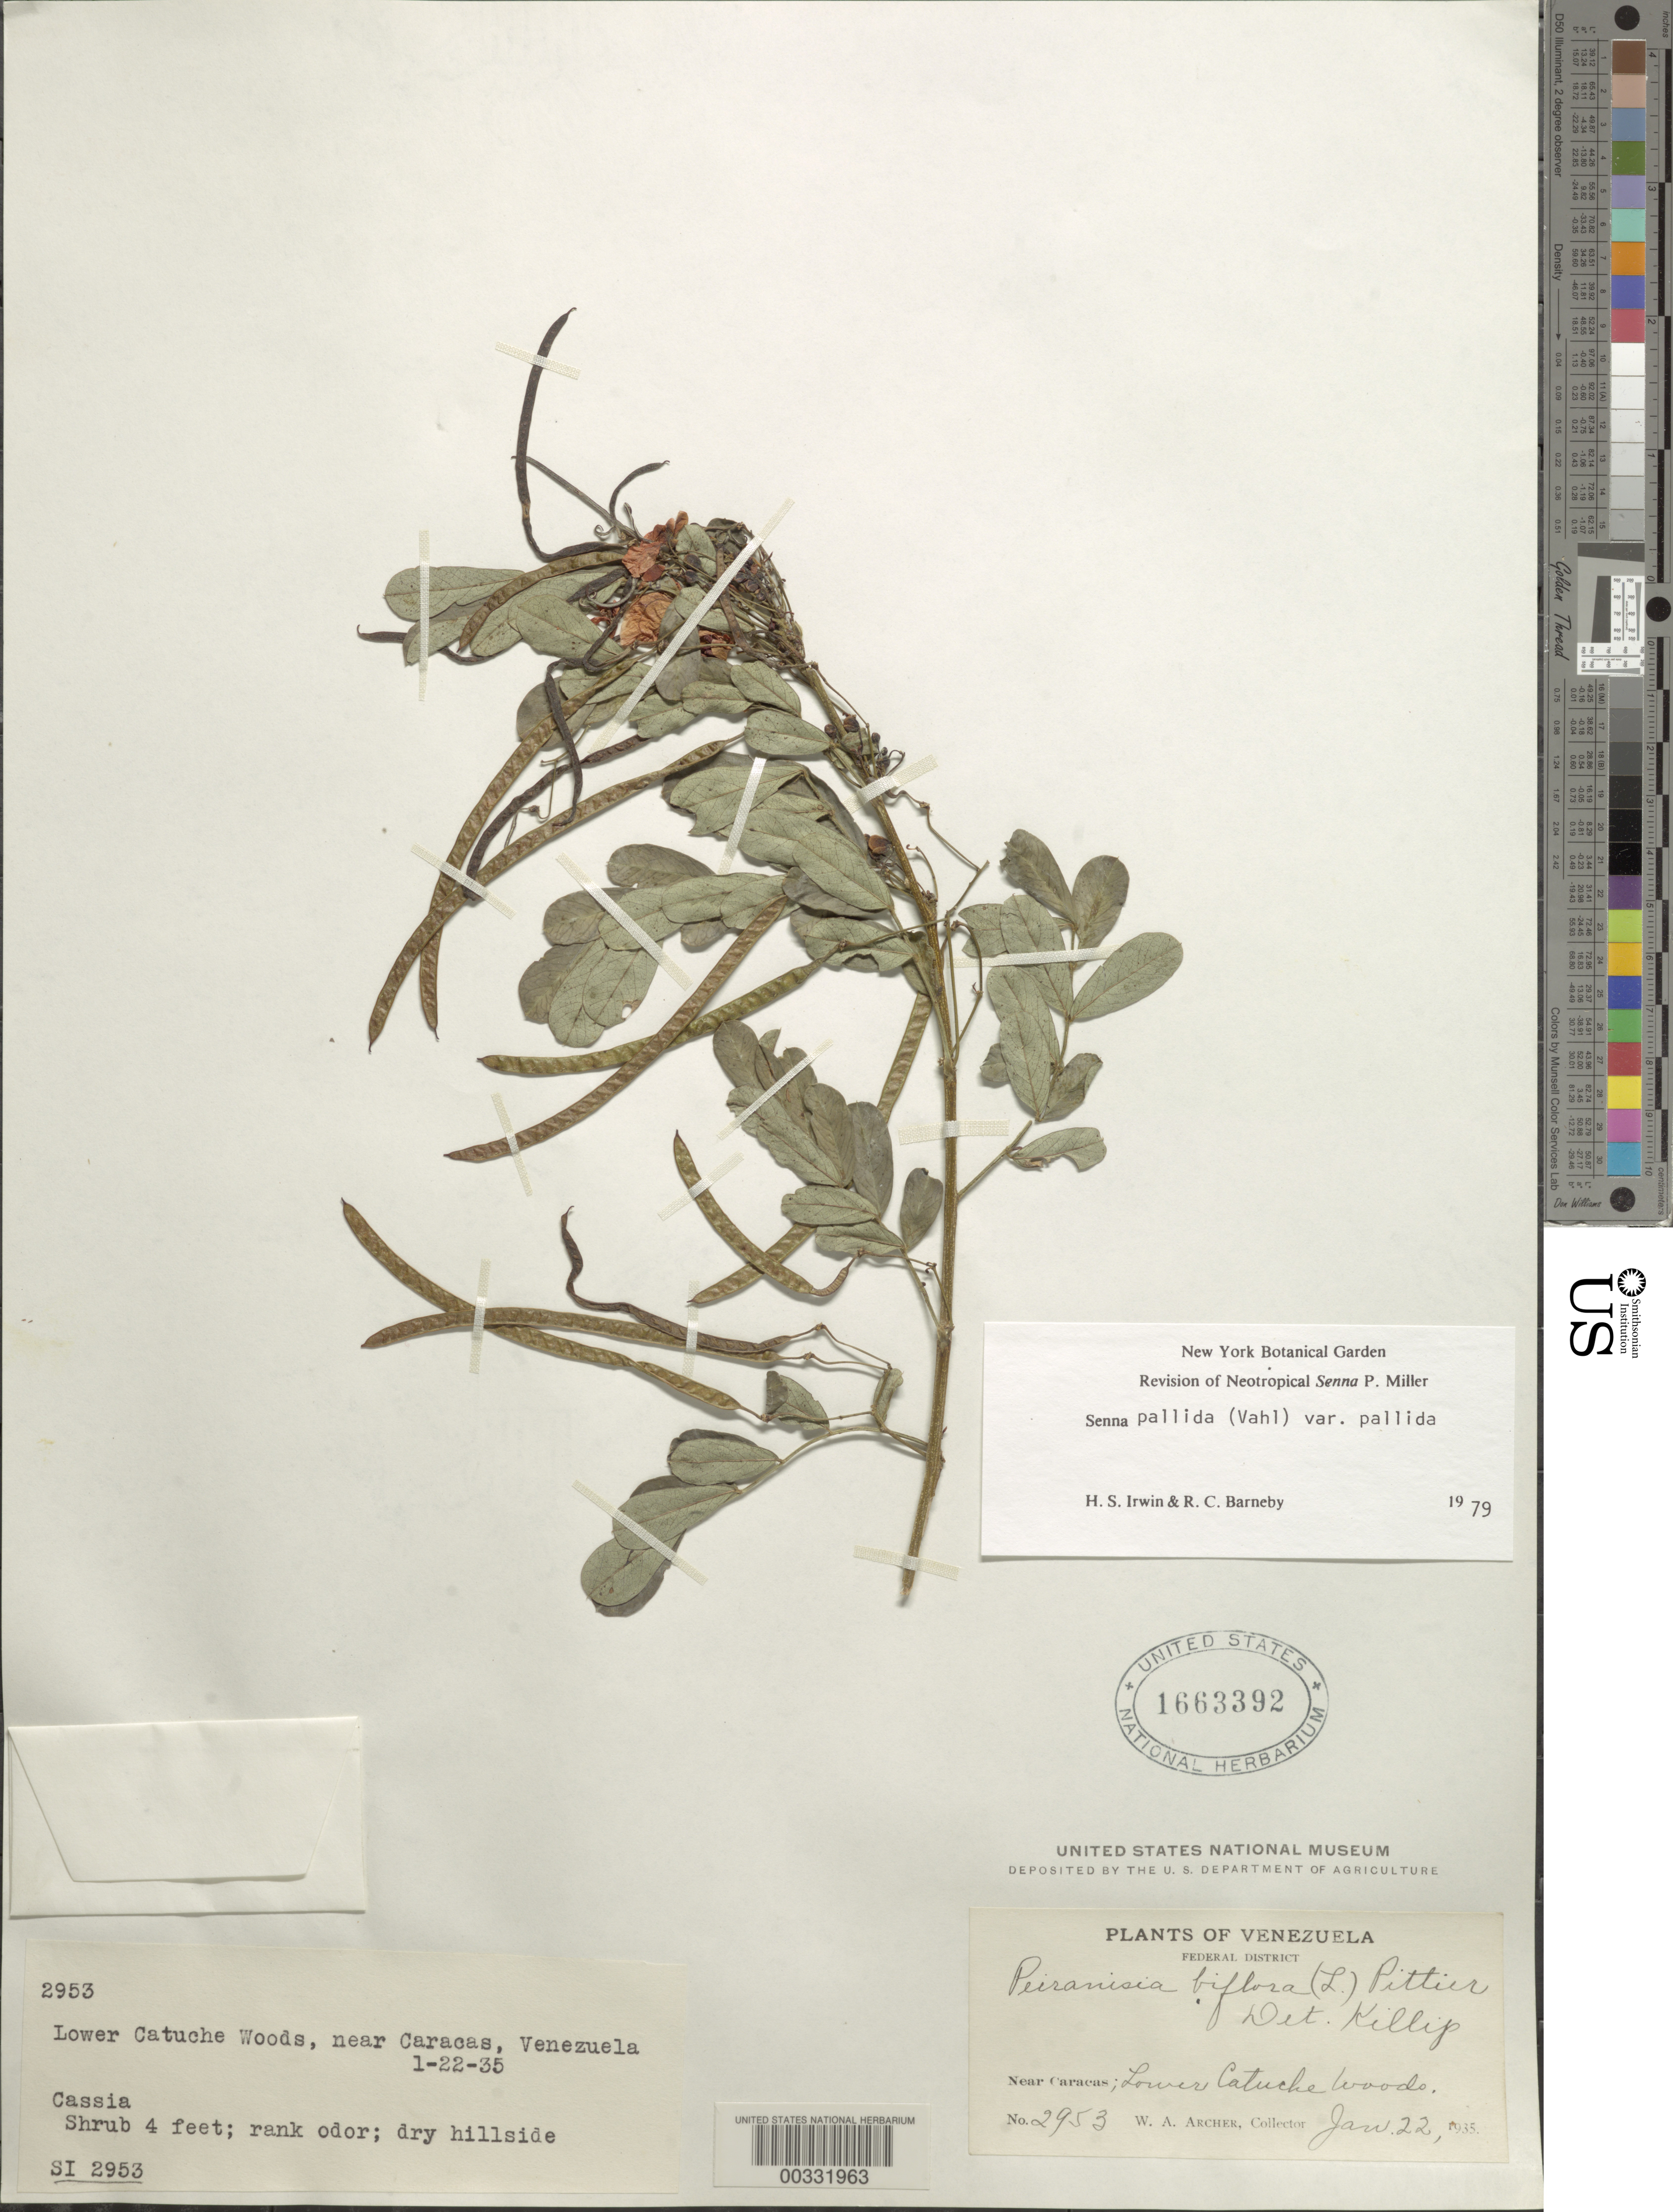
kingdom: Plantae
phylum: Tracheophyta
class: Magnoliopsida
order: Fabales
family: Fabaceae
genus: Senna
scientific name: Senna pallida var. pallida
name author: (Vahl) H.S. Irwin & Barneby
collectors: W. A. Archer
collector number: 2953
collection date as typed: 22 Jan 1935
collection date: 1935-01-22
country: Venezuela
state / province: Distrito Federal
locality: Near caracas; lower catuche woods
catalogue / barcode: US 1663392